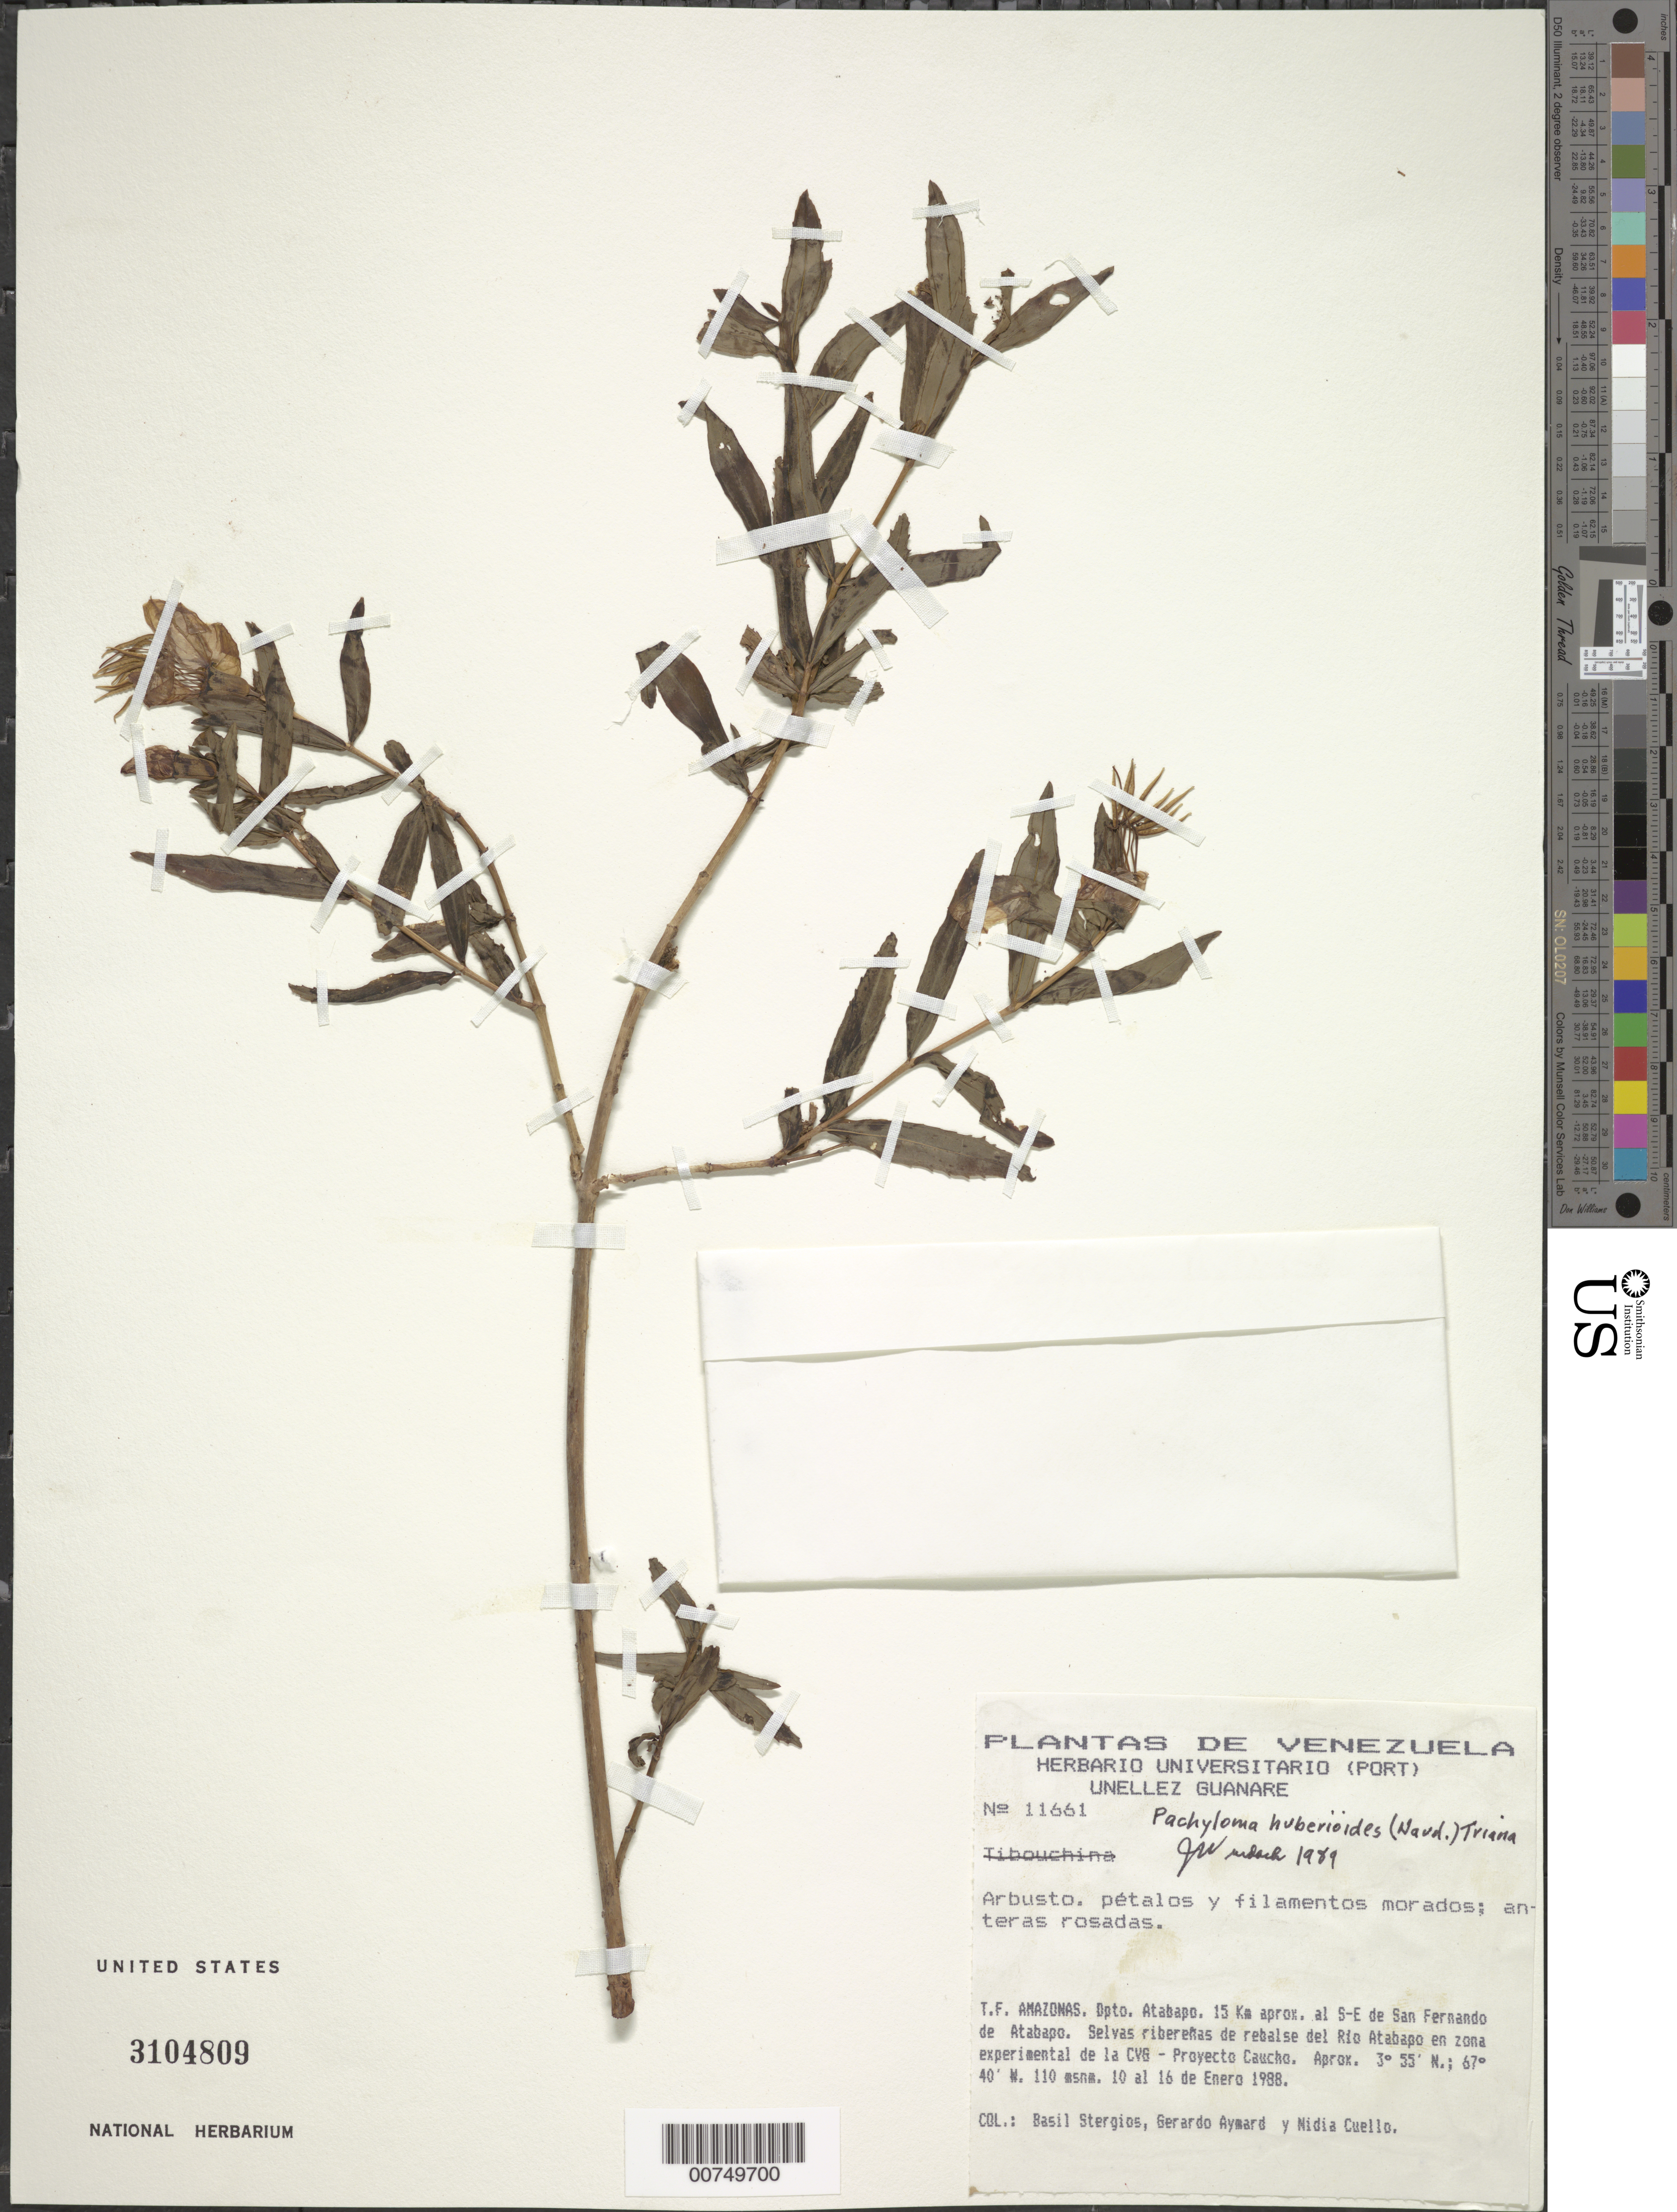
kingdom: Plantae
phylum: Tracheophyta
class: Magnoliopsida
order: Myrtales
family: Melastomataceae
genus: Pachyloma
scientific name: Pachyloma huberioides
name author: (Naudin) Triana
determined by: Wurdack, John J., (US), US (UNITED STATES)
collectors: B. G. Stergios, G. A. Aymard & N. L. Cuello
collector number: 11661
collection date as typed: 10-Jan-88 to 16-Jan-88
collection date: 1988-01-10/1988-01-16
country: Venezuela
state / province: Amazonas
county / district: Atabapo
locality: San Fernando de Atabapo, 15 km al SE, en el sector "El Pozo"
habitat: Selvas ribereñas de rebalse del río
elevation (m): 110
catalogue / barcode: US 3104809